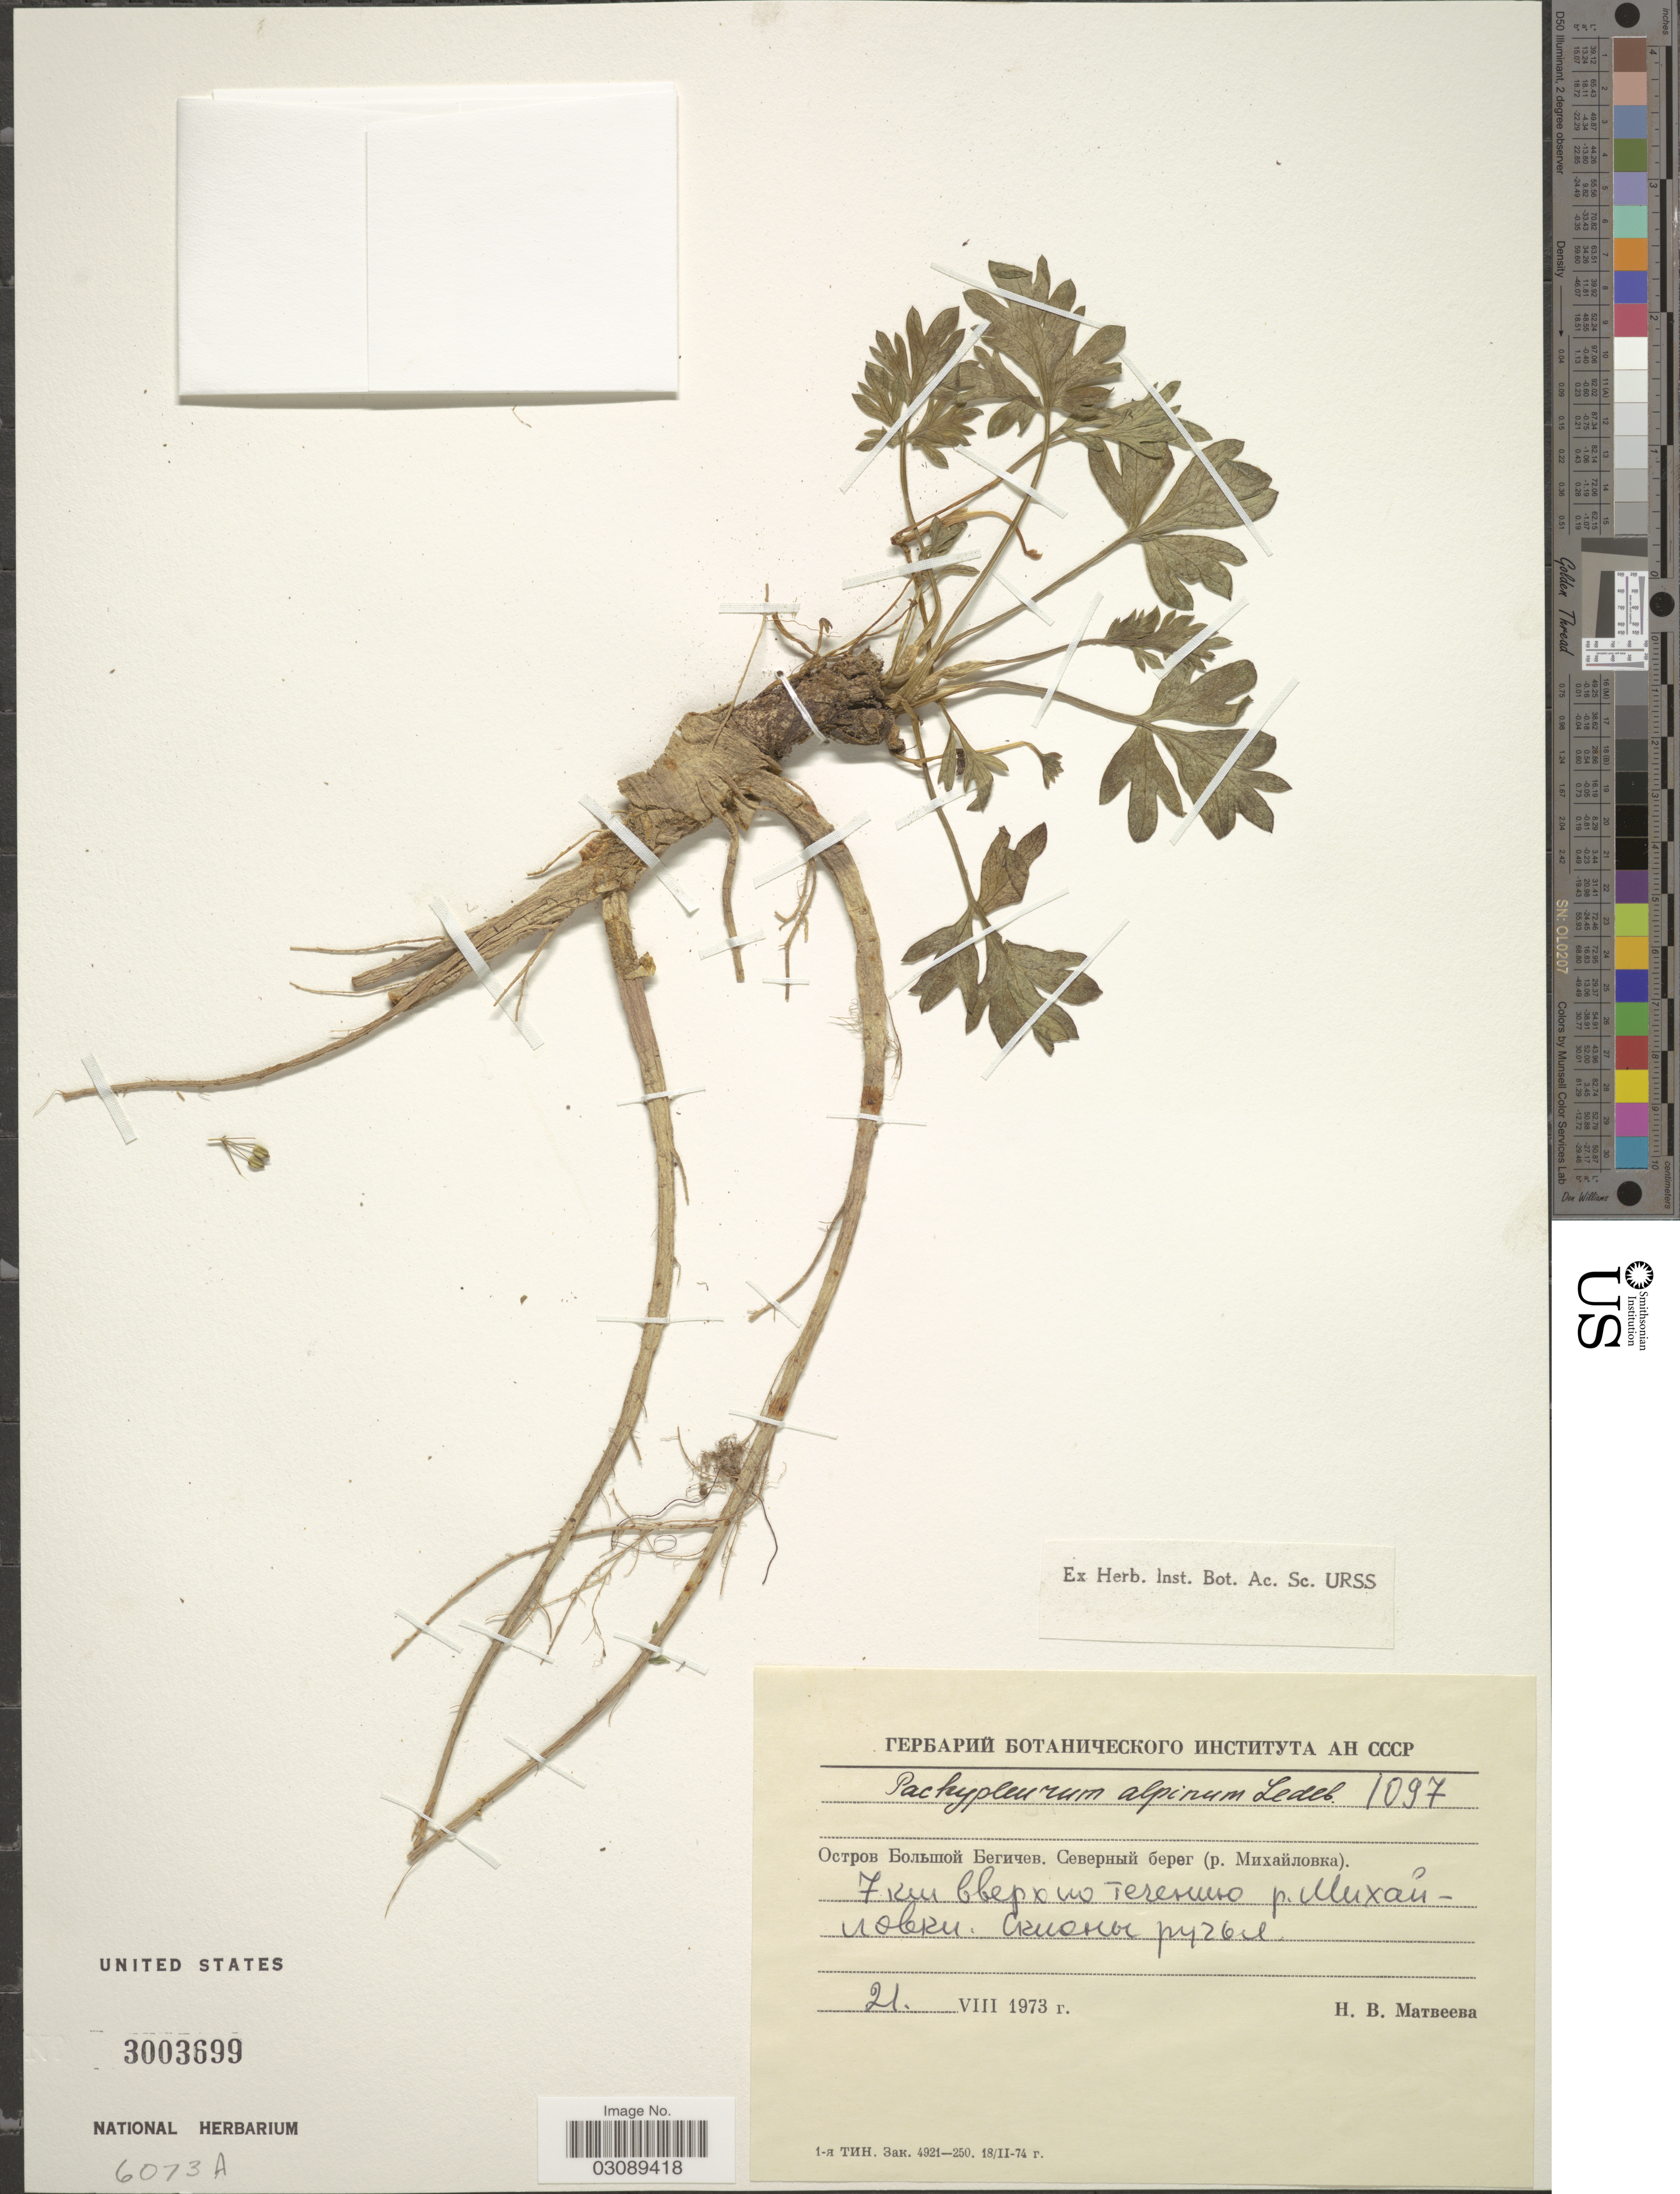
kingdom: Plantae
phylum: Tracheophyta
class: Magnoliopsida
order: Apiales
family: Apiaceae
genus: Neogaya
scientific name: Neogaya simplex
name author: (L.) Meisn.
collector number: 1097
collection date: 1973-08-21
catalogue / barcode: US 3003699